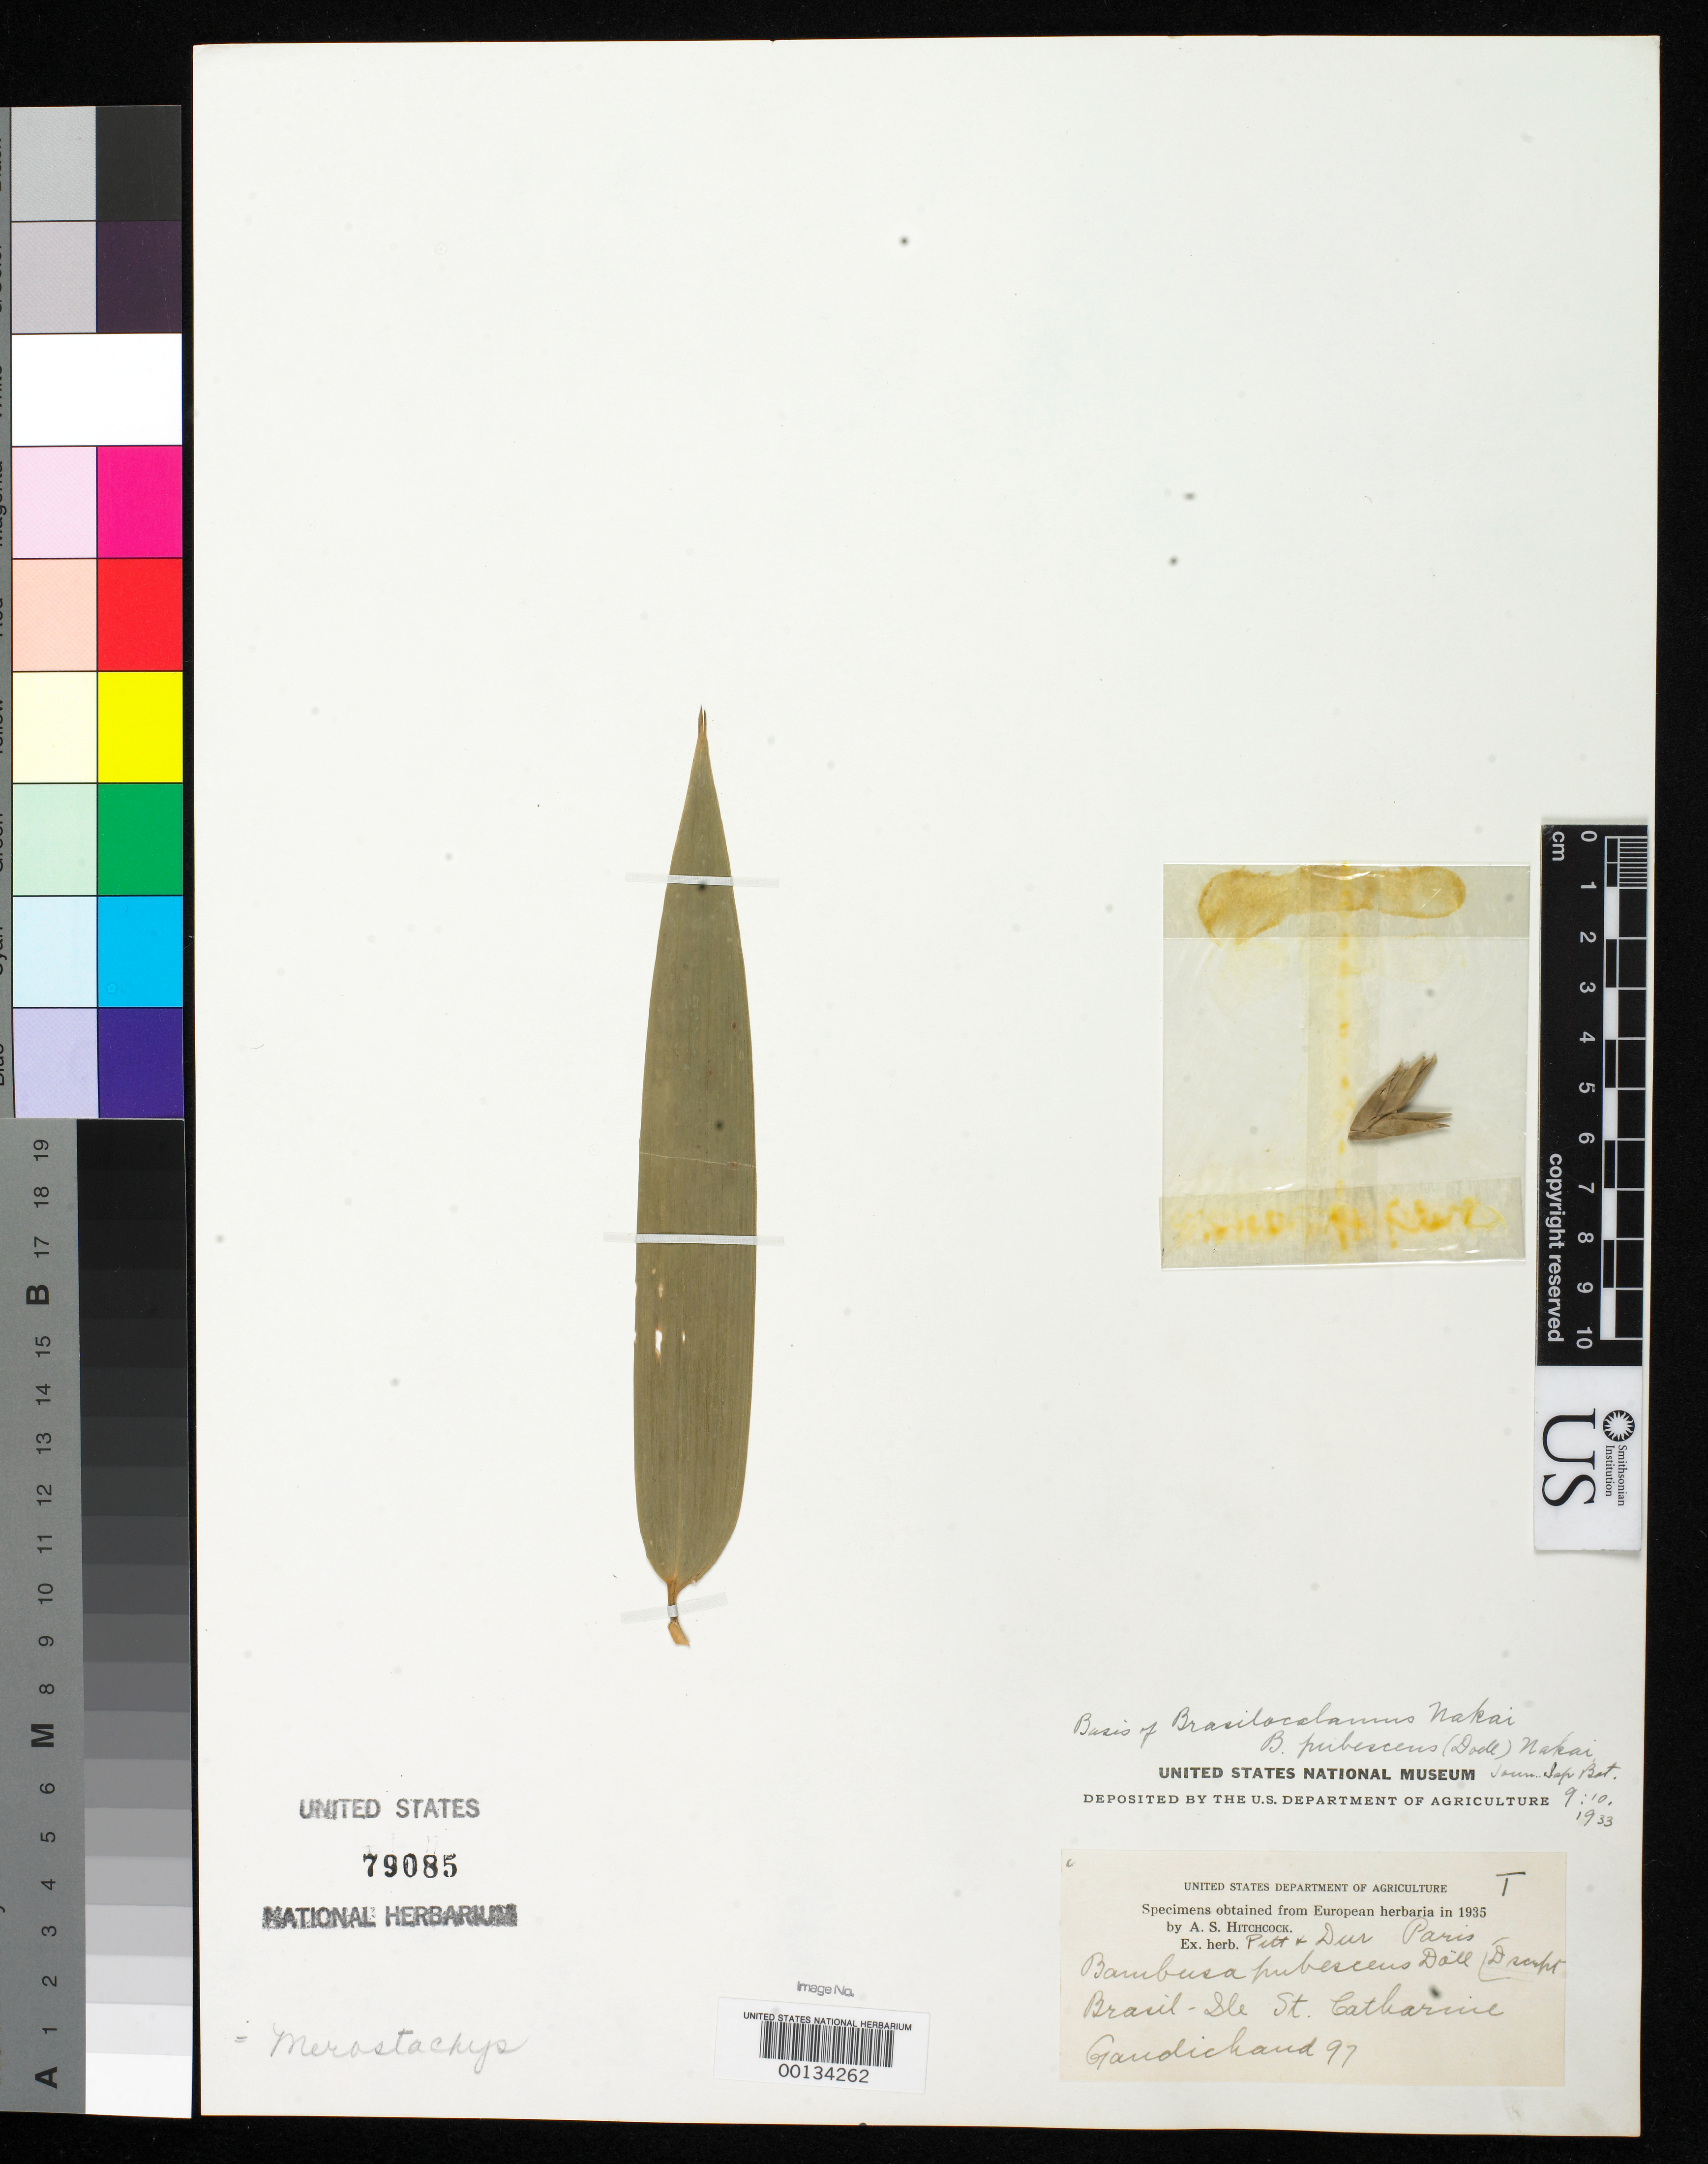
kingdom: Plantae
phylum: Tracheophyta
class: Liliopsida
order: Poales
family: Poaceae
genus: Bambusa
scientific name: Bambusa pubescens Döll, nom. illeg.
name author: Döll in Mart.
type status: Syntype; Type Collection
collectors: C. Gaudichaud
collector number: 97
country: Brazil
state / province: Santa Catarina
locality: Sainte-Catharine.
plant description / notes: Fragmentary material of type specimen ex herb. Pitt. & Dur. (Paris). See USNH 79086, which bears a photo of the original specimen from which this was apparently taken.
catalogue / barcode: US 79085